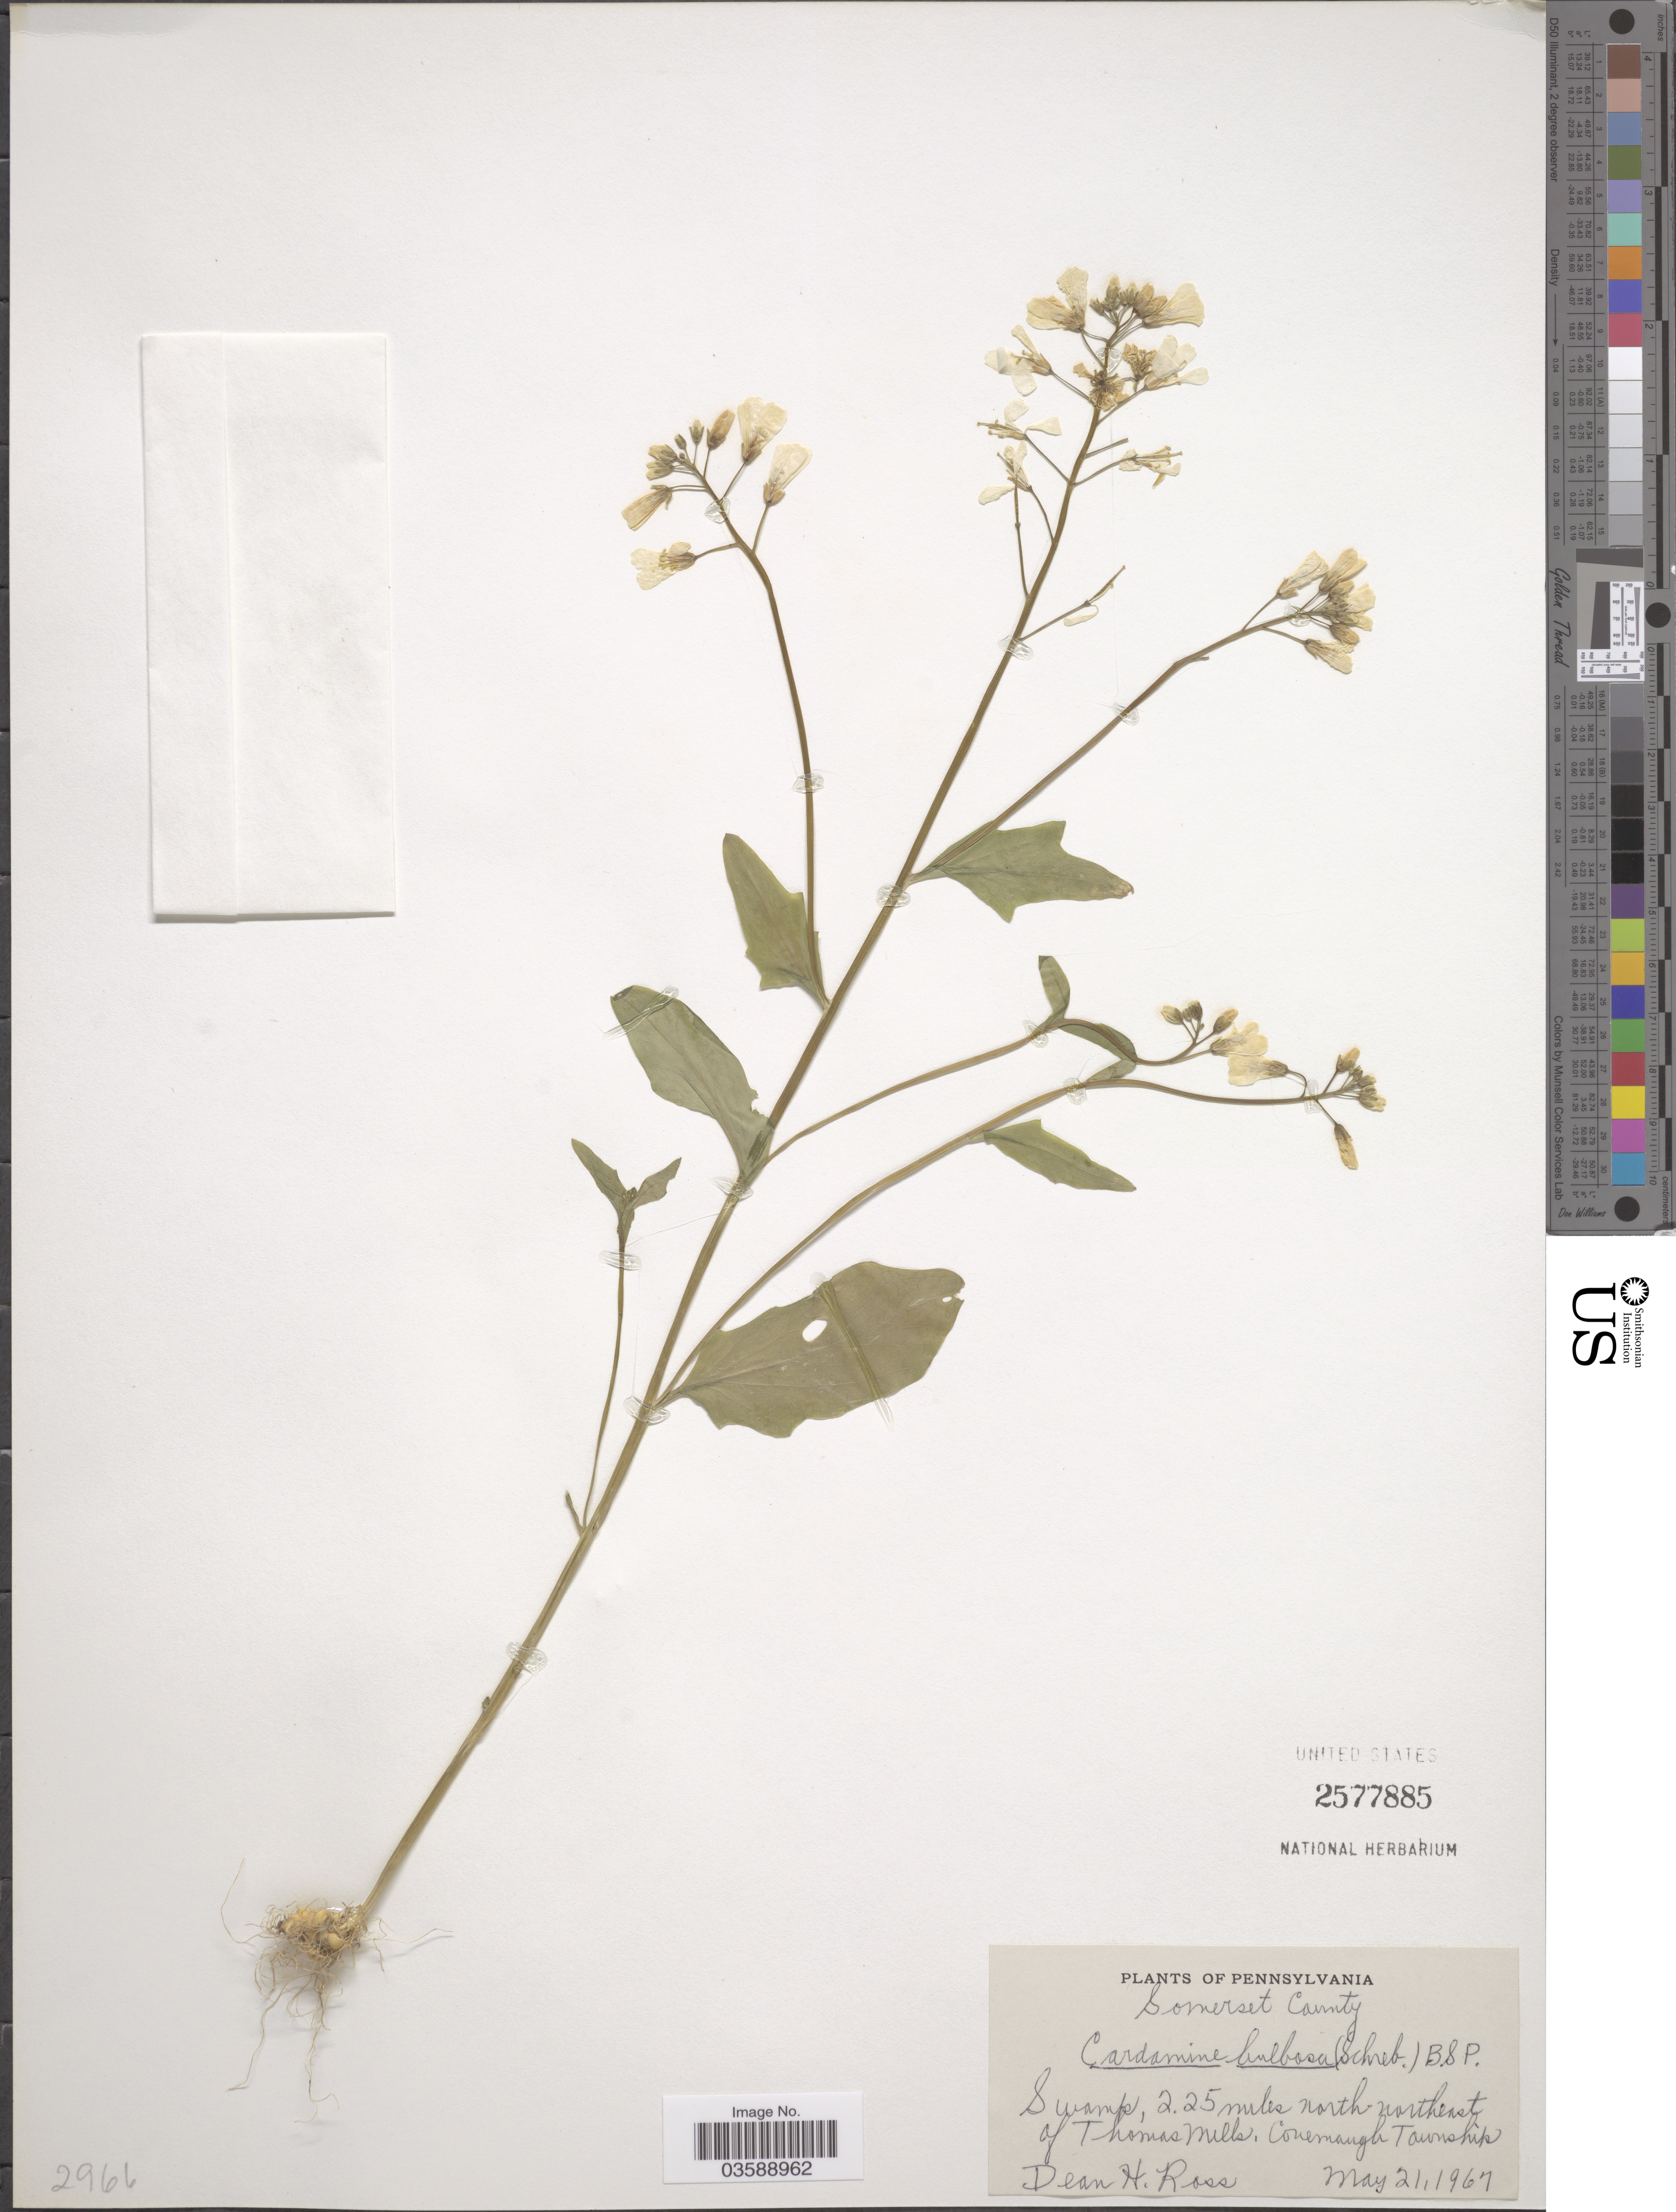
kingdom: Plantae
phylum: Tracheophyta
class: Magnoliopsida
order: Brassicales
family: Brassicaceae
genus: Cardamine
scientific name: Cardamine bulbosa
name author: (Schreb. ex Muhl.) Britton et al.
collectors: D. Ross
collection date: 1967-05-21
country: United States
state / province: Pennsylvania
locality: Somerset County. Swamp, 2.25 miles north-northeast of Thomas Mills. Conemaugh Township.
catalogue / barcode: US 2577885